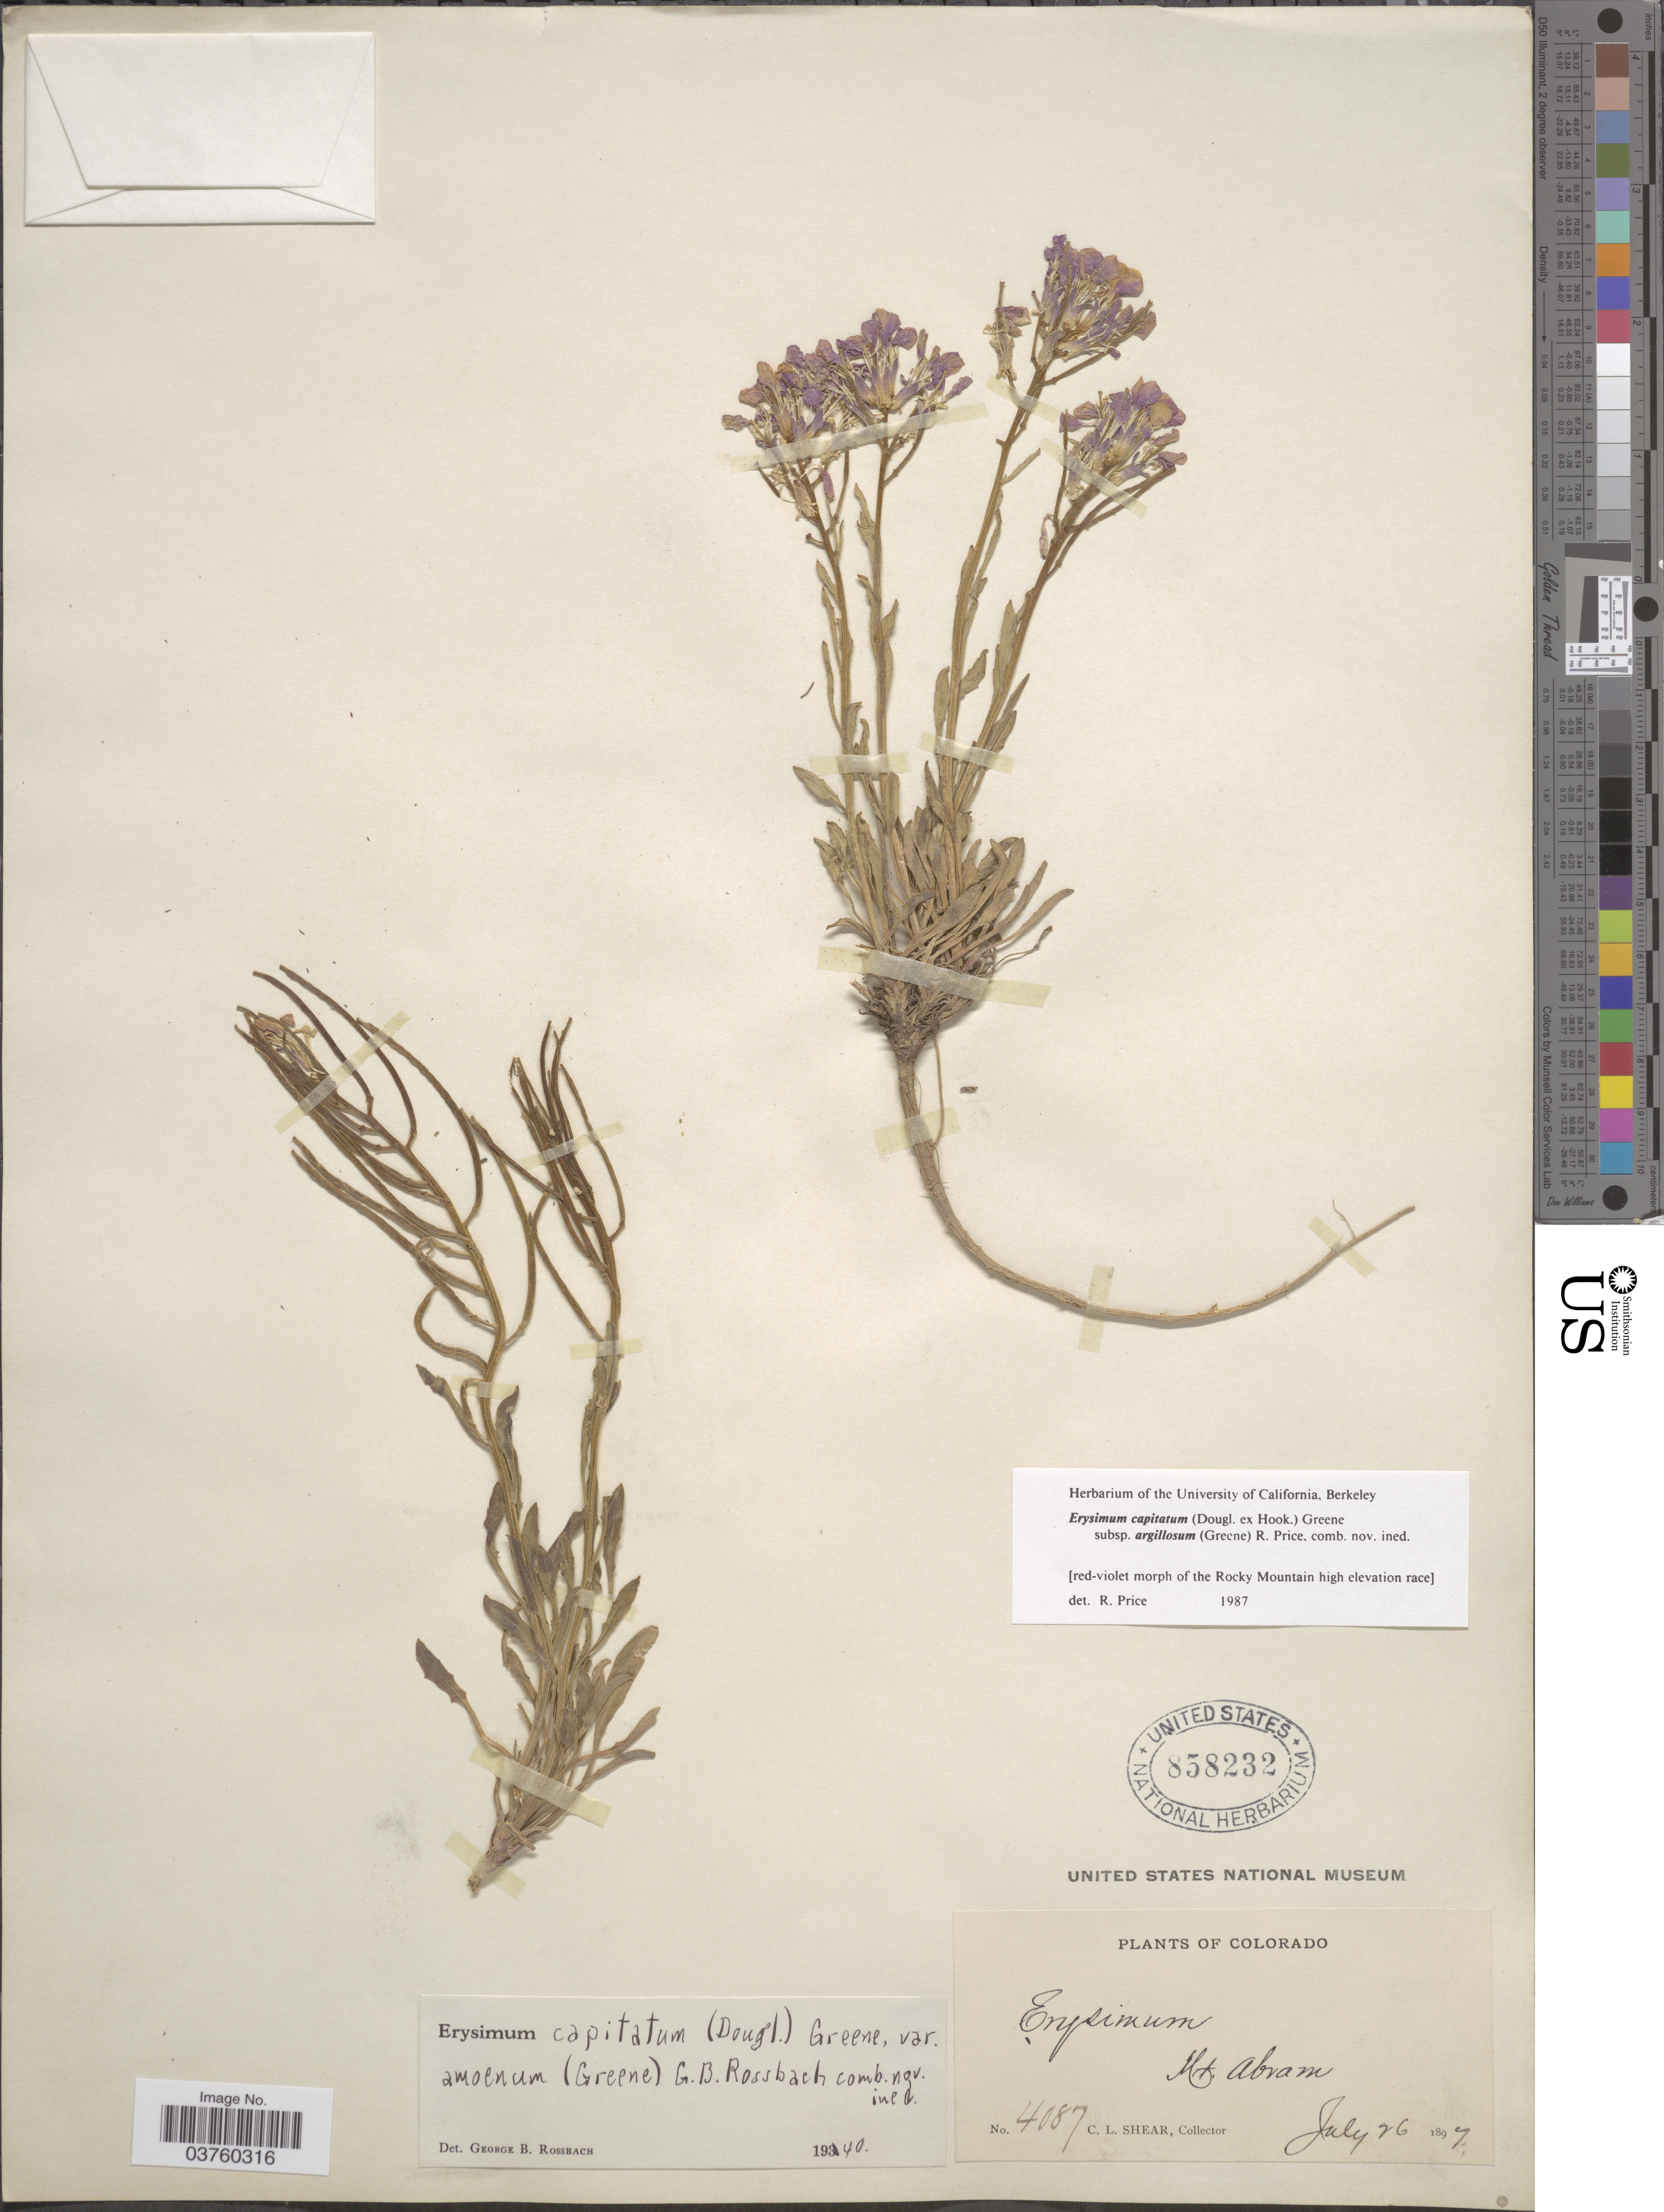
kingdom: Plantae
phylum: Tracheophyta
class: Magnoliopsida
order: Brassicales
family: Brassicaceae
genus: Erysimum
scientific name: Erysimum capitatum var. argillosum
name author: (Greene) R.J. Davis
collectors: C. L. Shear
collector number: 4087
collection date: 1897-07-26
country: United States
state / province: Colorado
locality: Mt. Abram.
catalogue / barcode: US 858232